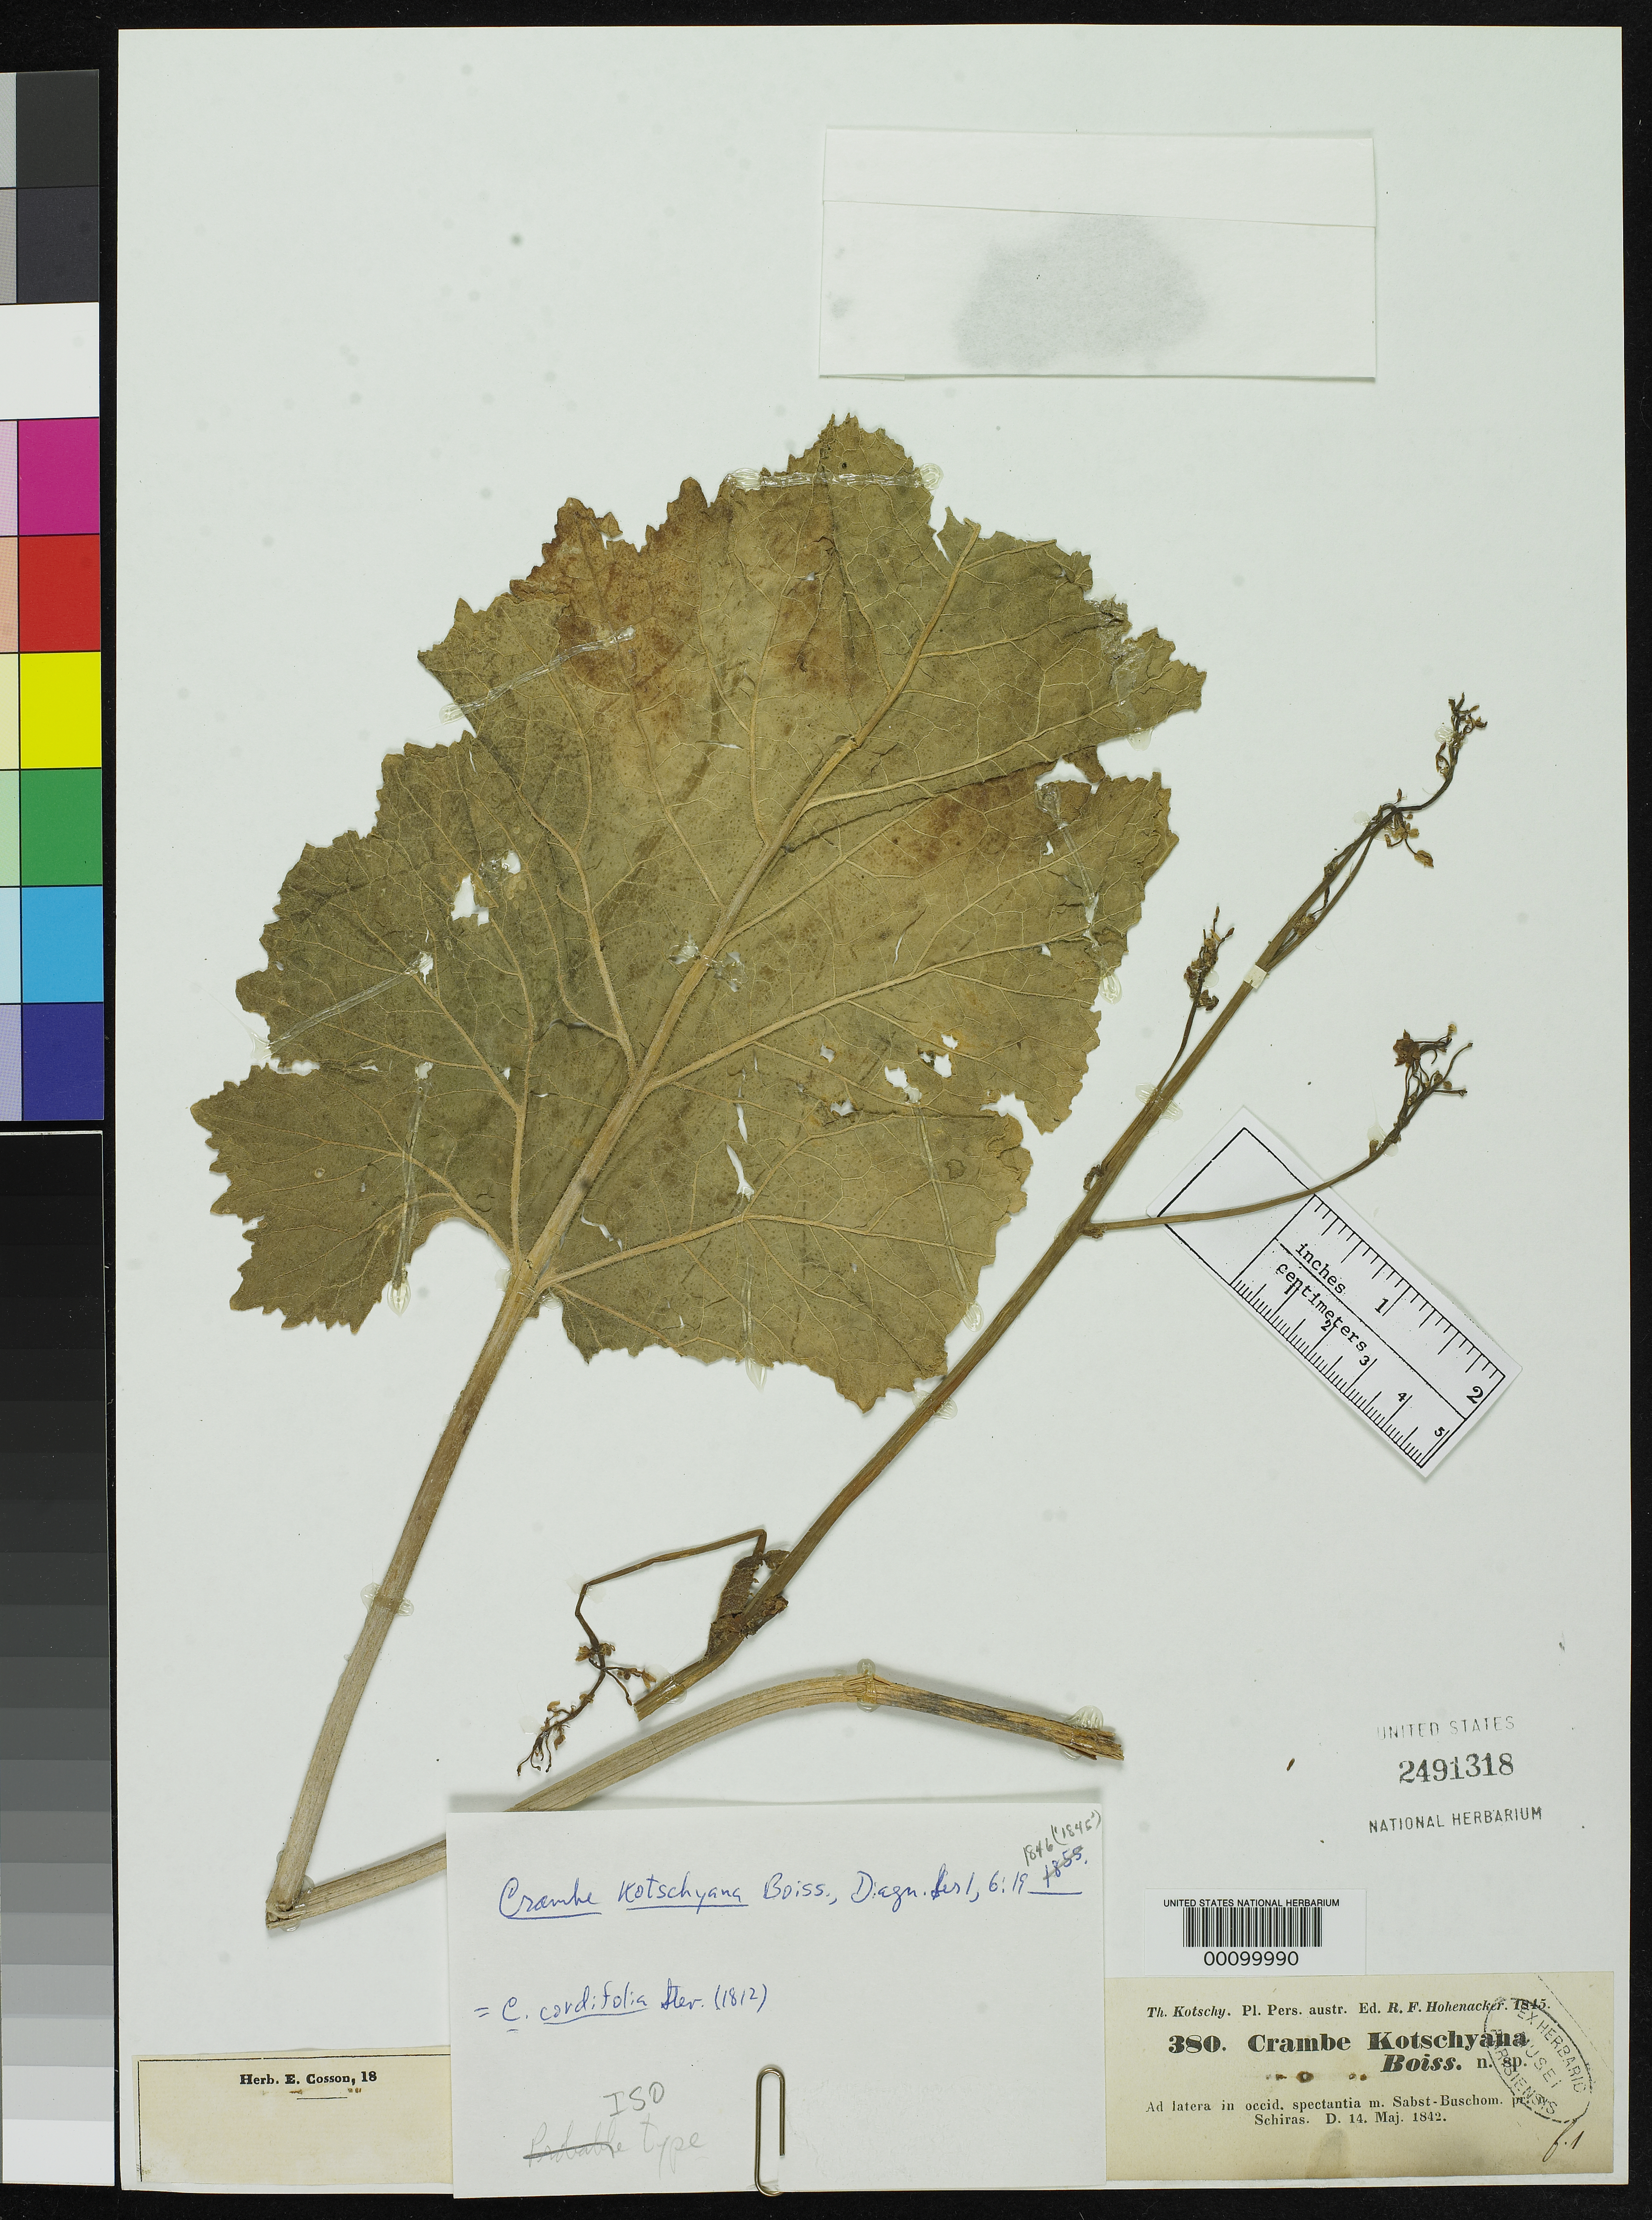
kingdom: Plantae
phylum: Tracheophyta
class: Magnoliopsida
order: Brassicales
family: Brassicaceae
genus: Crambe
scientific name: Crambe kotschyana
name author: Boiss.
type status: Isotype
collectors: K. G. Kotschy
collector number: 380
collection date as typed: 14 May 1842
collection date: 1842-05-14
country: Iran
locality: Near Shiraz, west side of Mt. Sabst-Buschom.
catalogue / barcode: US 2491318